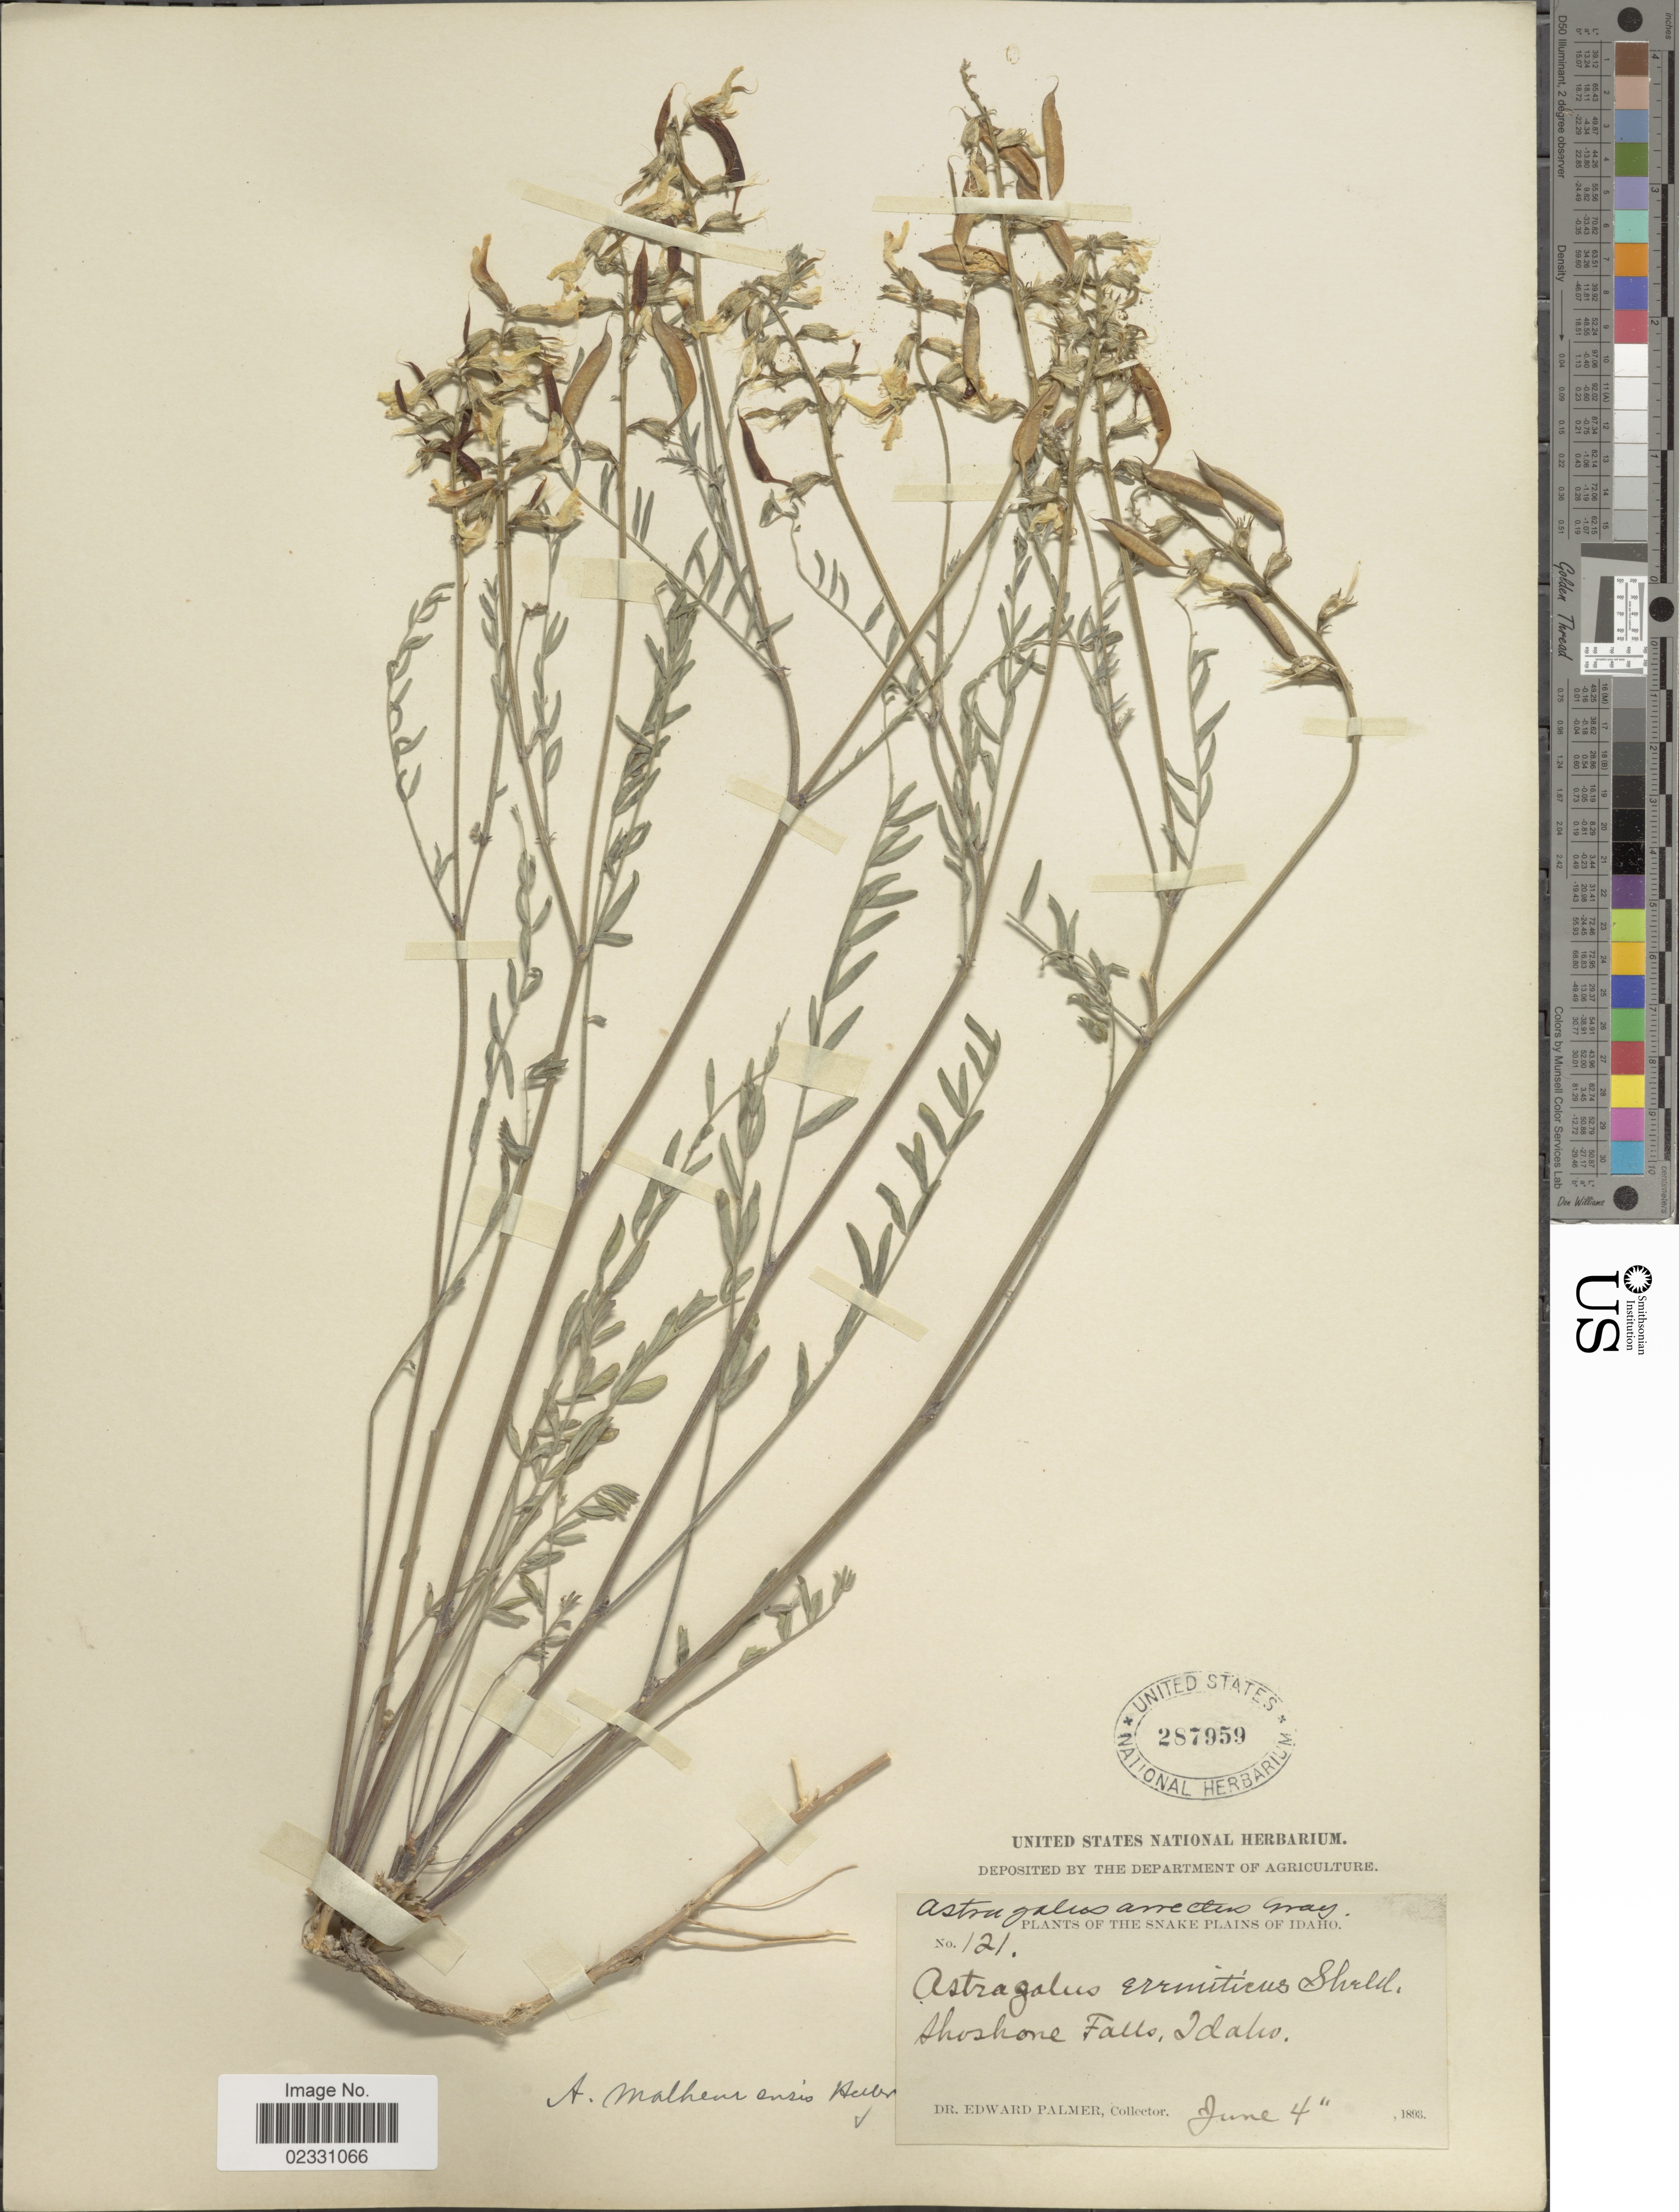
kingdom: Plantae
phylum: Tracheophyta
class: Magnoliopsida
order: Fabales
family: Fabaceae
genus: Astragalus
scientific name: Astragalus eremiticus var. malheurensis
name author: (A. Heller) Barneby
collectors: E. Palmer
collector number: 121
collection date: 1893-06-04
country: United States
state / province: Idaho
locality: The Snake Plains of Idaho, Shoshore Falls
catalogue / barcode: US 287959